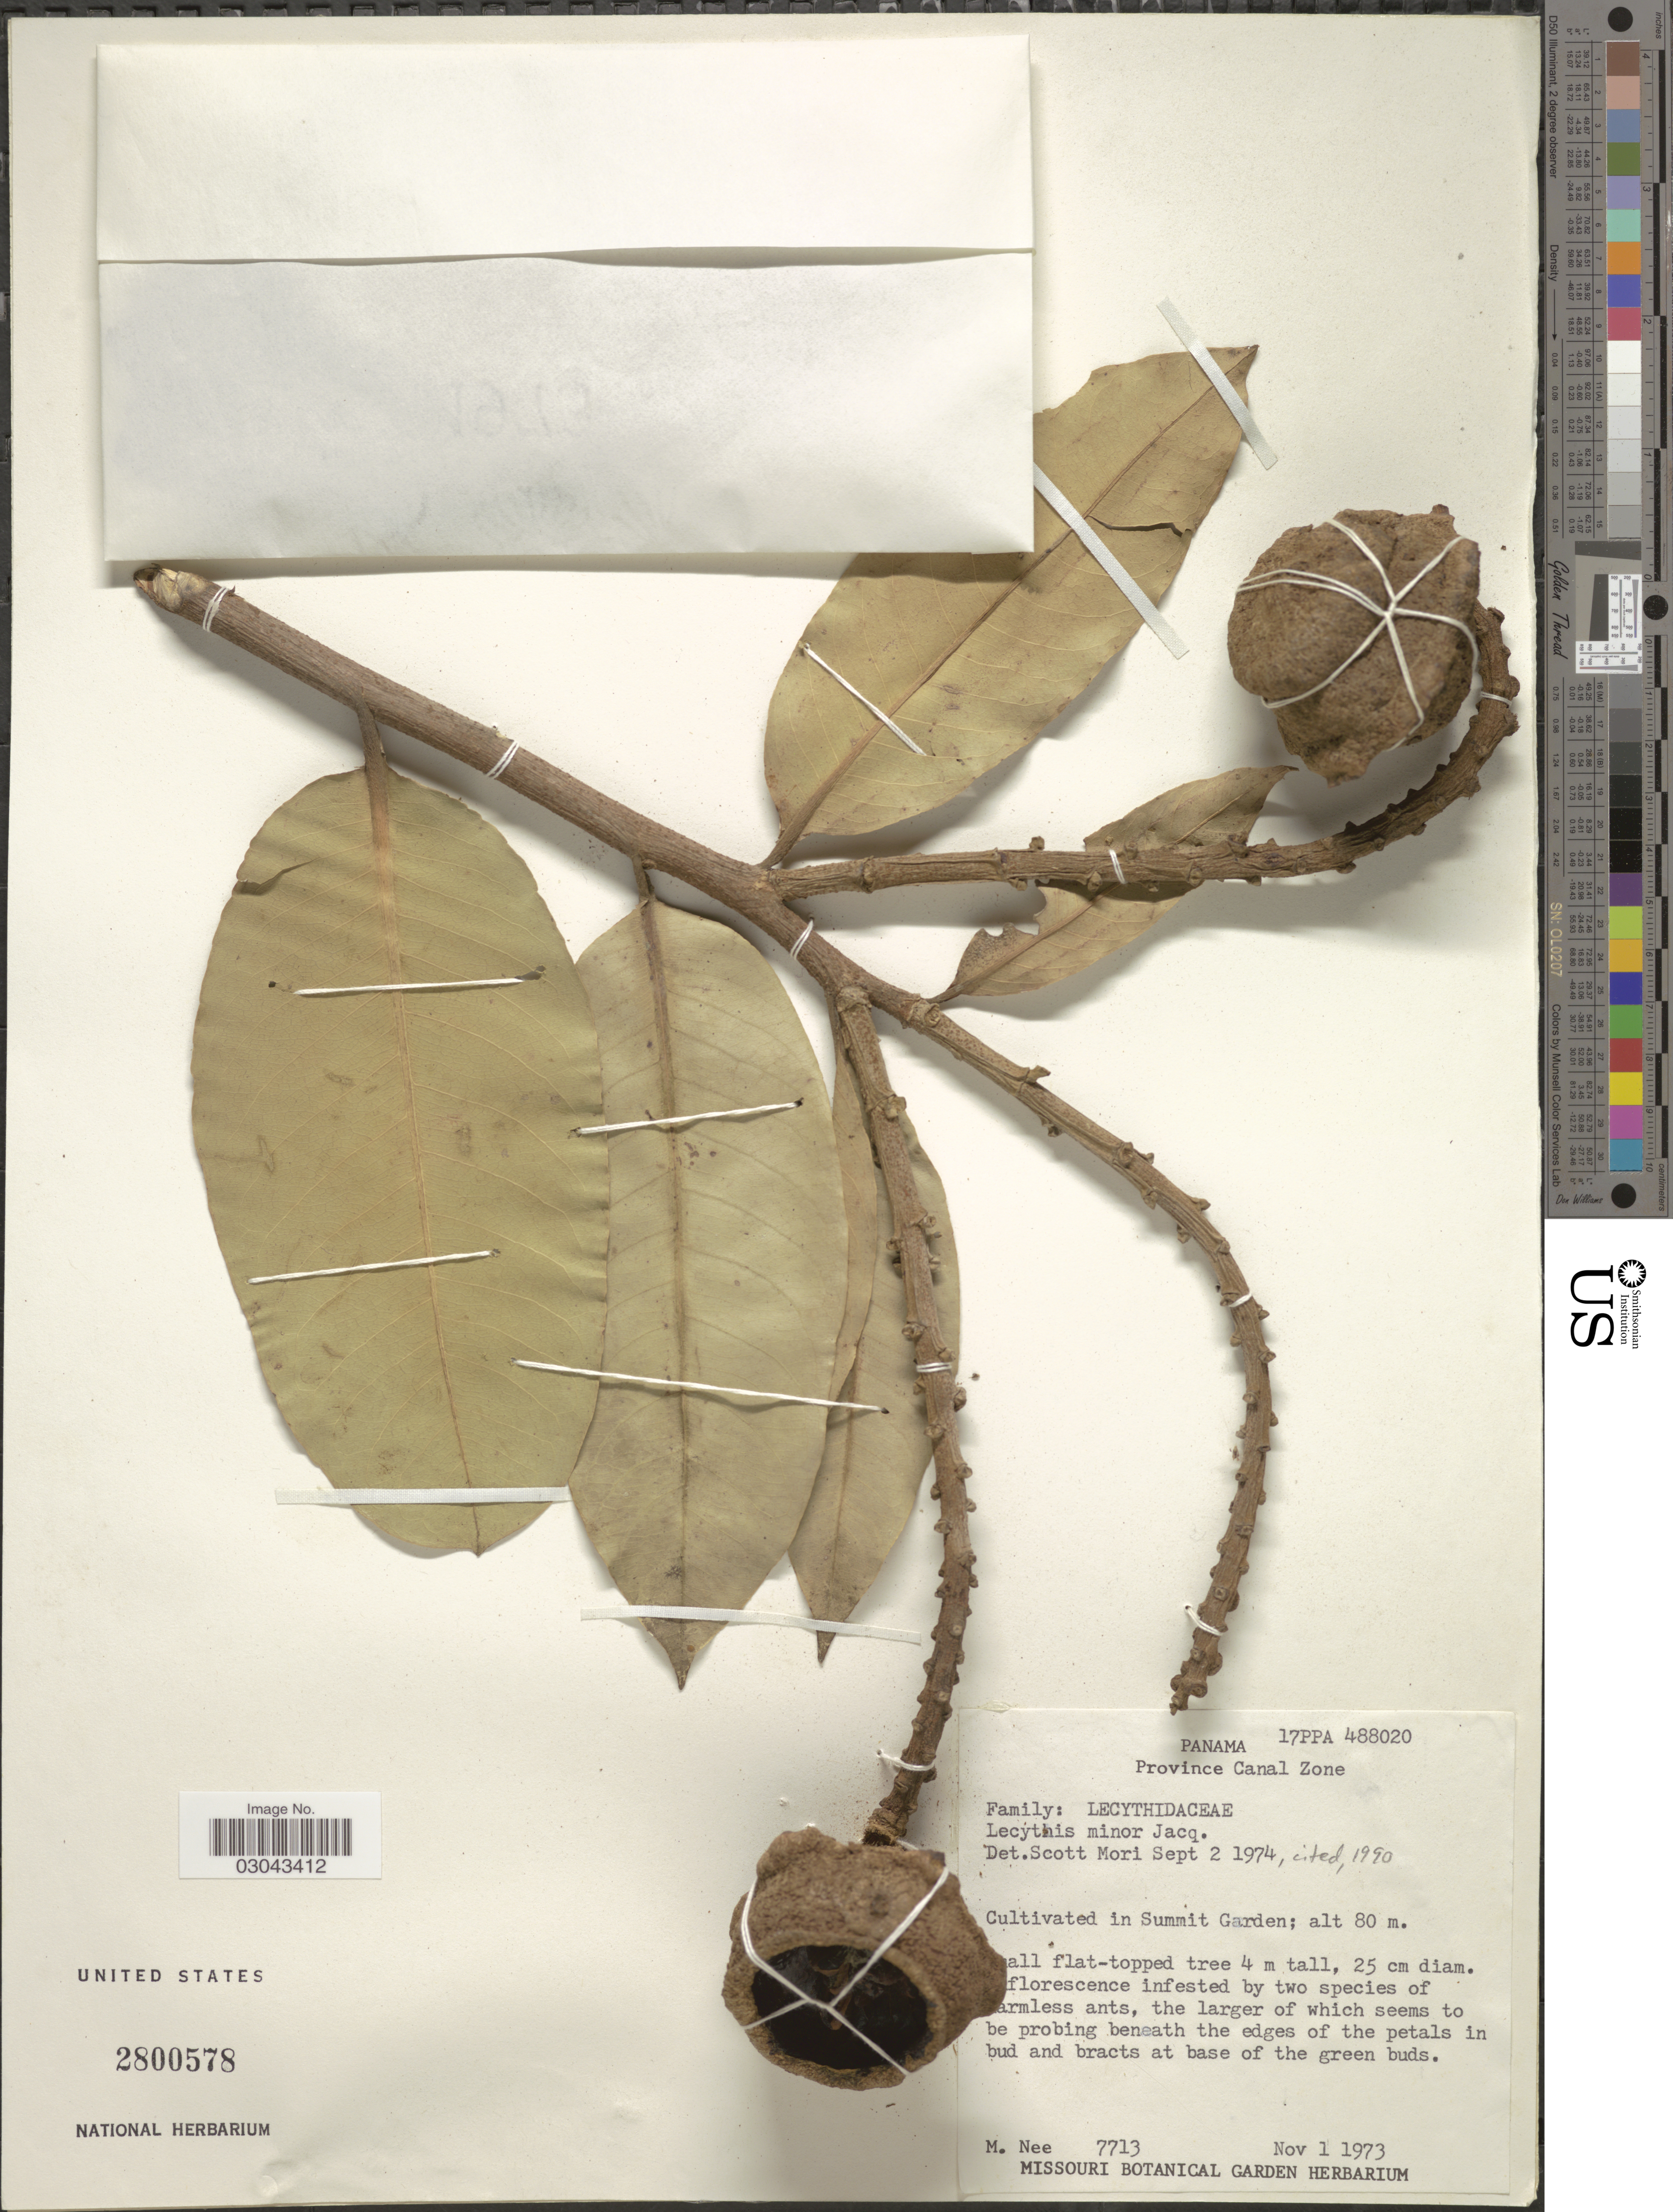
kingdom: Plantae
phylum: Tracheophyta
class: Magnoliopsida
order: Ericales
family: Lecythidaceae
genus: Lecythis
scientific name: Lecythis minor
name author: Jacq.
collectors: M. Nee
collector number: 7713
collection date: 1973-11-01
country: Panama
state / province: Colón / Panamá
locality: Province Canal Zone, Cultivated in Summit Garden.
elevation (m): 80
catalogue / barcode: US 2800578